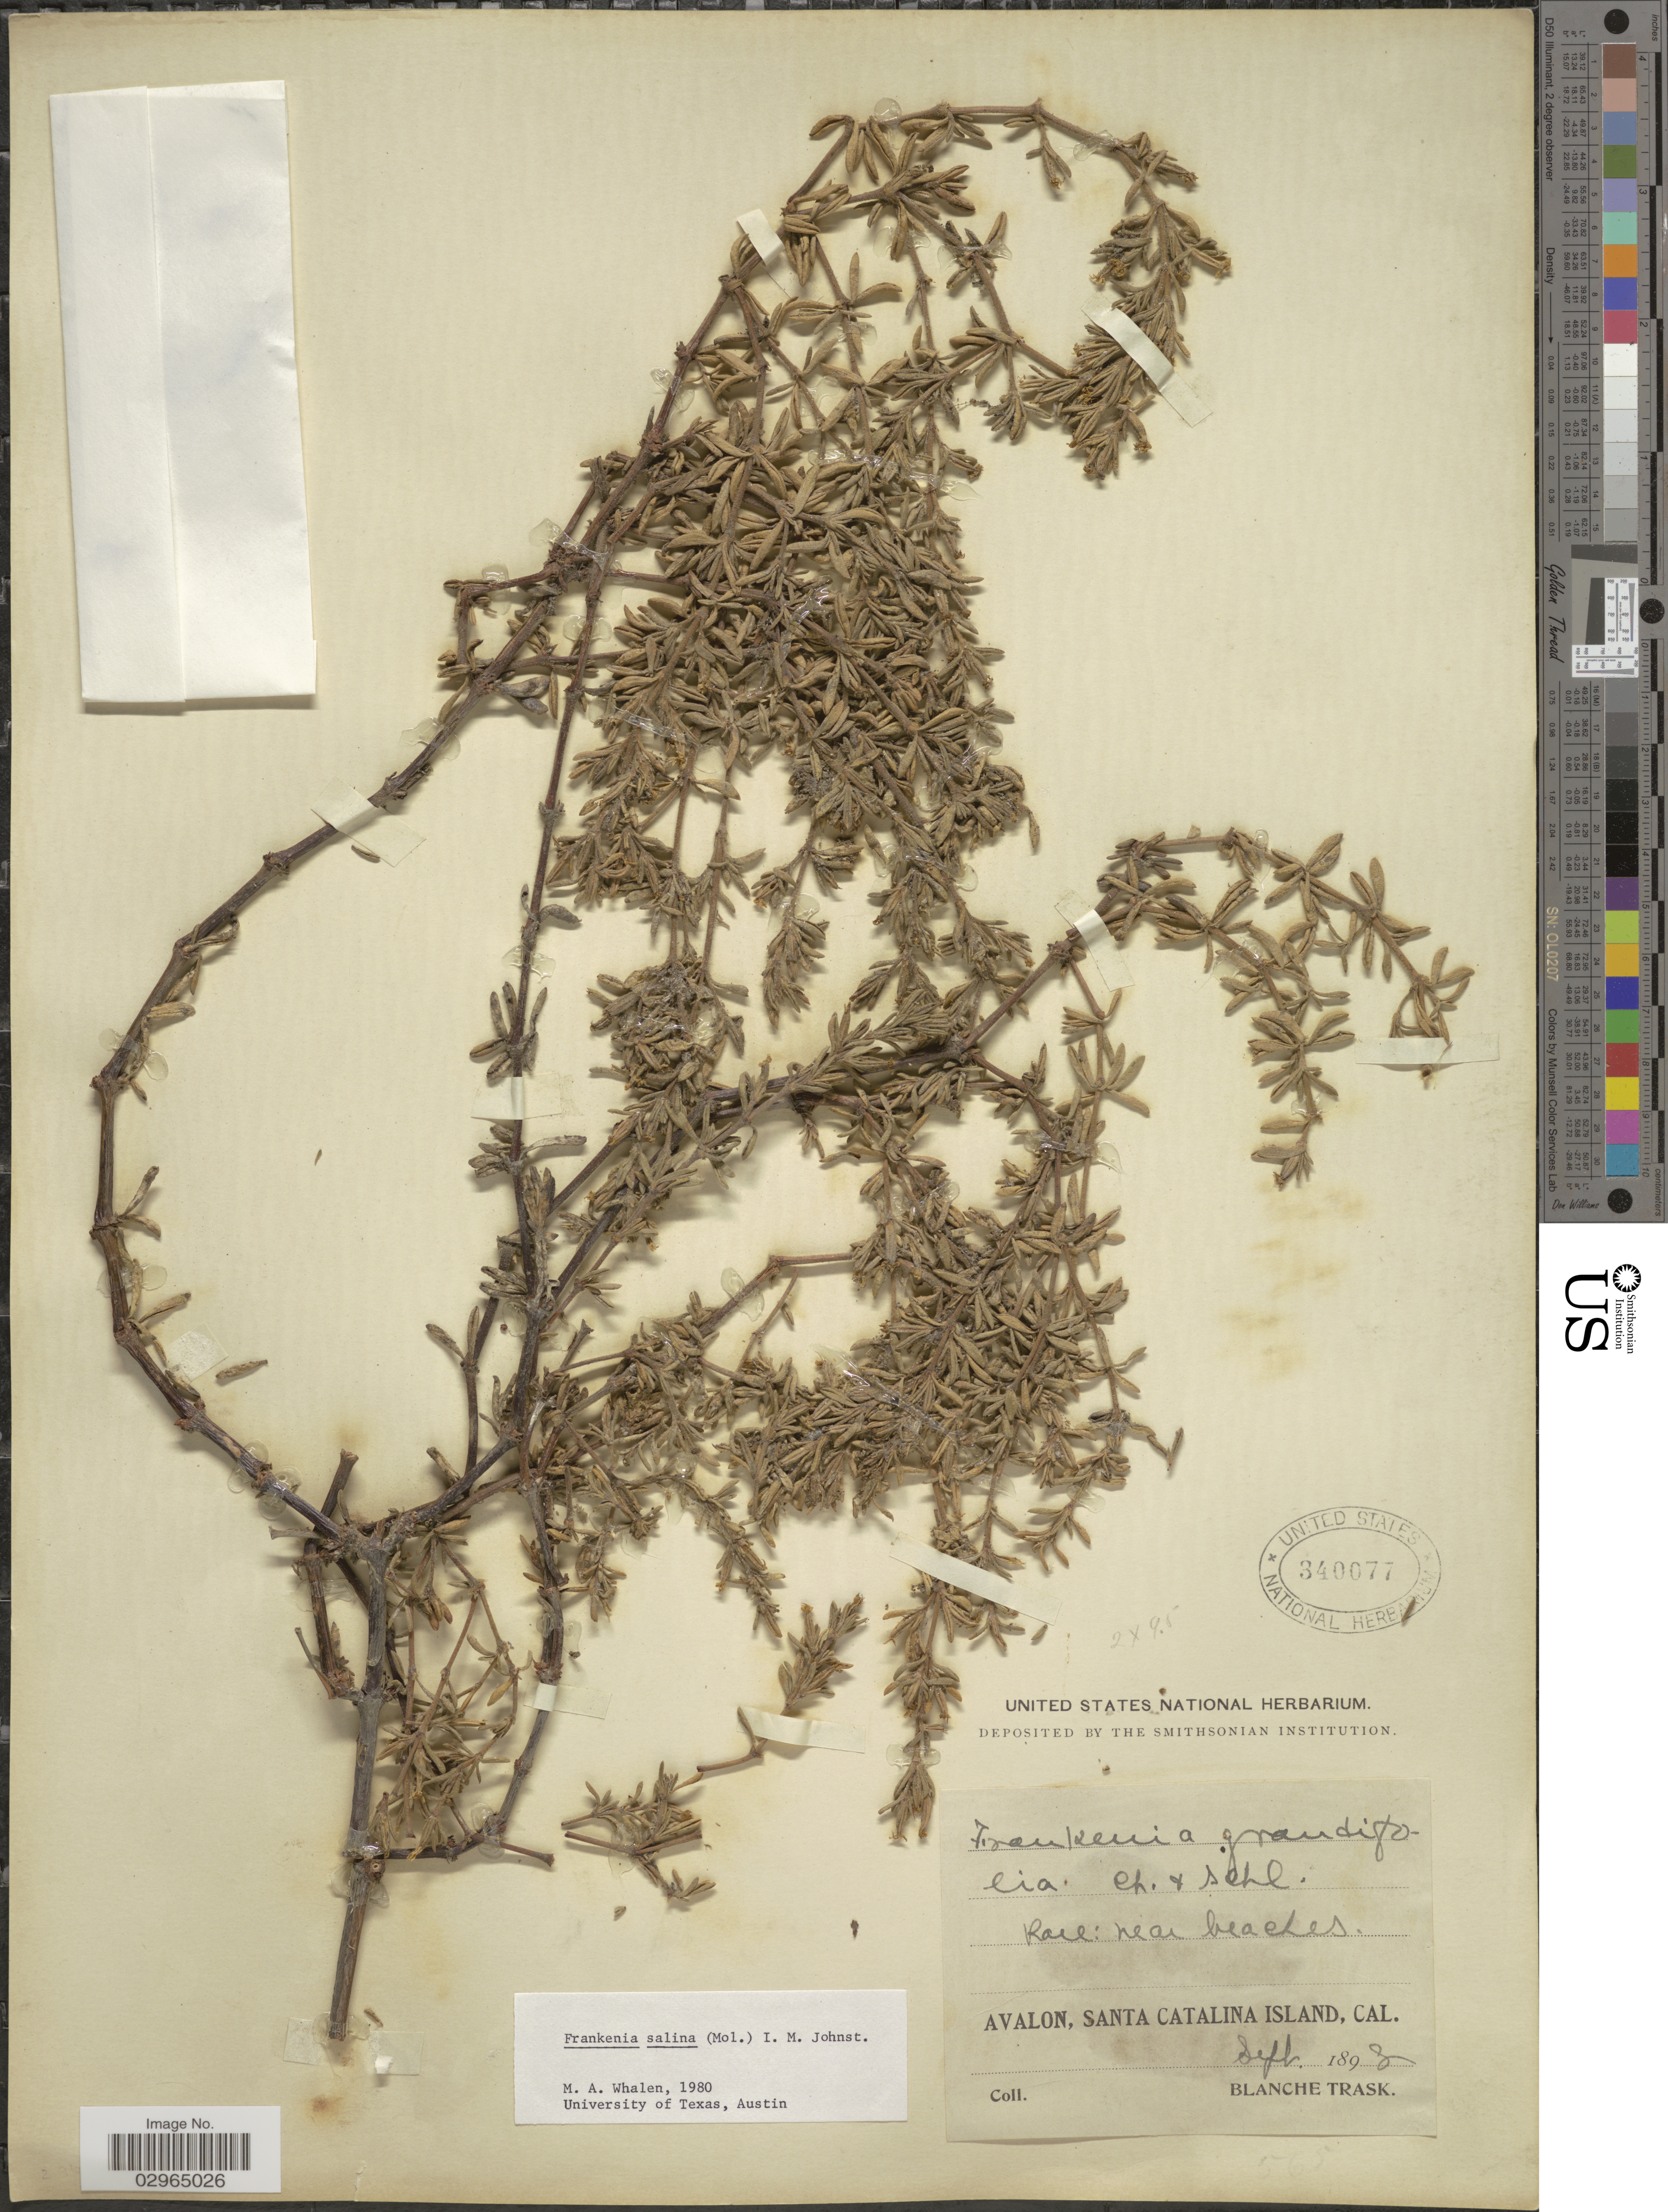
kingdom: Plantae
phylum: Tracheophyta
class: Magnoliopsida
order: Caryophyllales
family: Frankeniaceae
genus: Frankenia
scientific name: Frankenia salina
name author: (Molina) I.M. Johnst.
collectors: B. Trask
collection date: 1898-09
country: United States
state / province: California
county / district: Los Angeles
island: Santa Catalina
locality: Avalon, Santa Catalina Island.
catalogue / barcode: US 340077